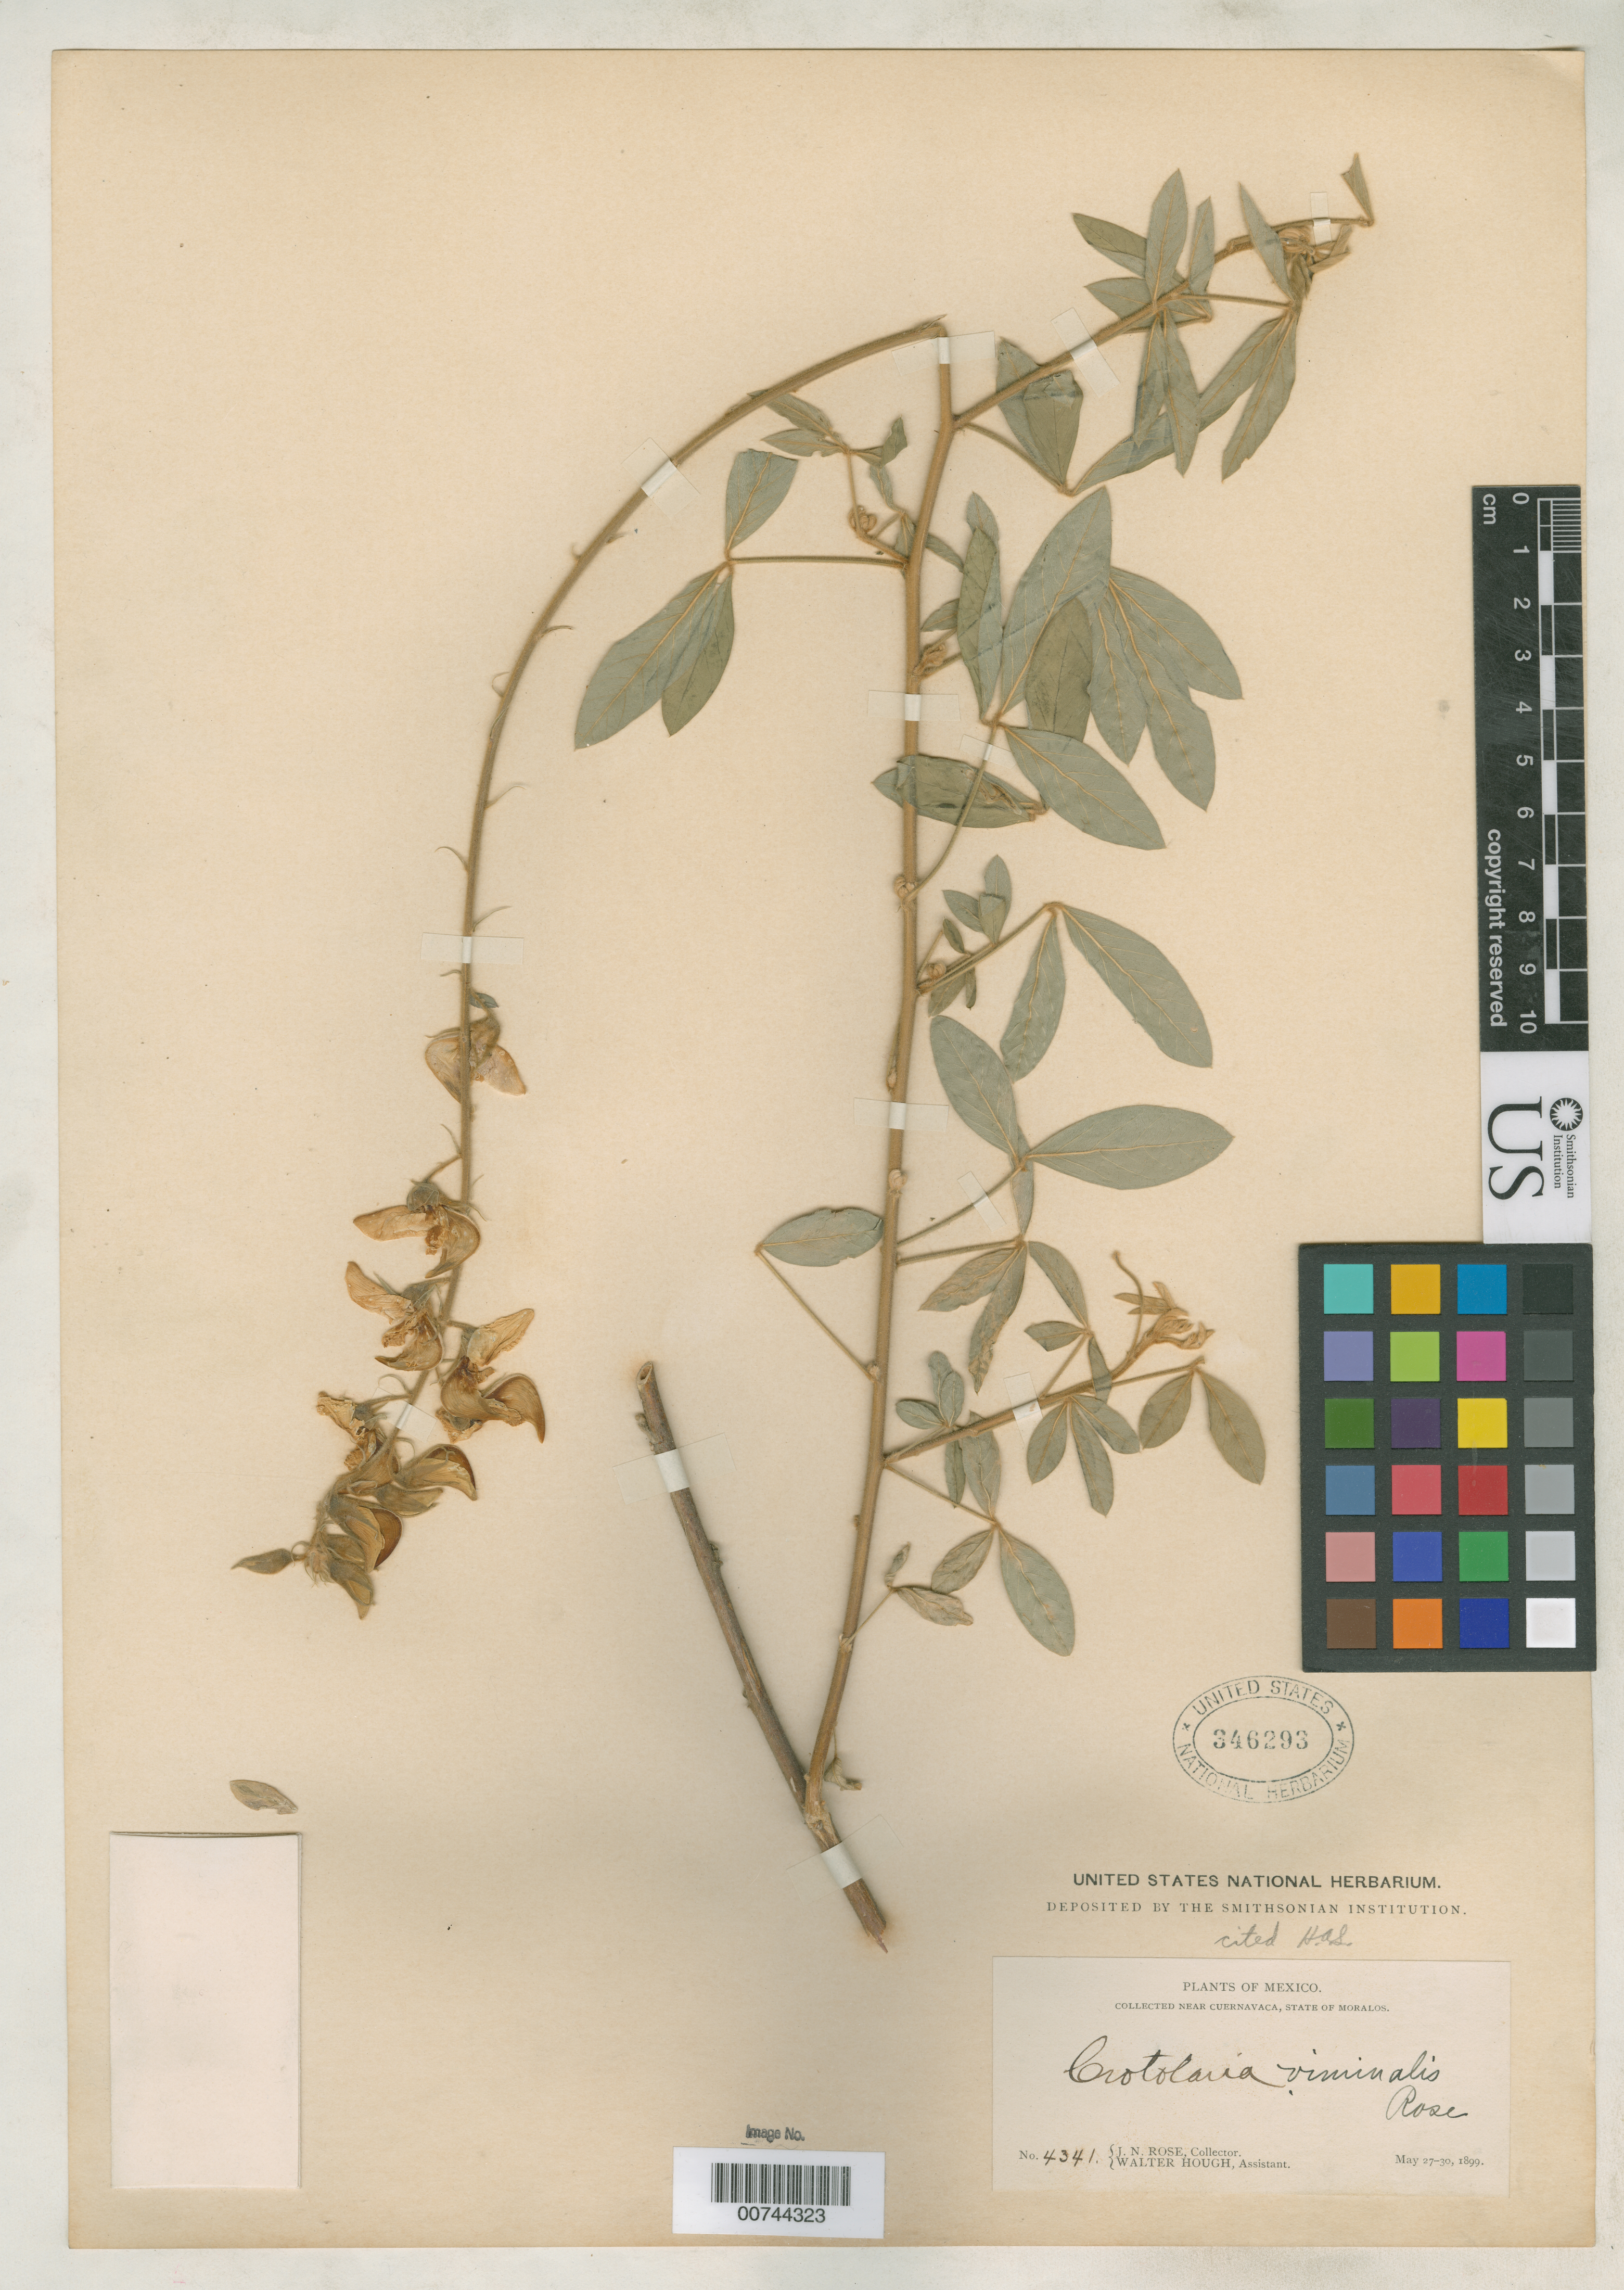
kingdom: Plantae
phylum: Tracheophyta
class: Magnoliopsida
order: Fabales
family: Fabaceae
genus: Crotalaria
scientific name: Crotalaria viminalis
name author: Rose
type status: Holotype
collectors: J. N. Rose & W. Hough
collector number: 4341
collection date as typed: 27 May 1899 to 30 May 1899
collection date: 1899-05-27/1899-05-30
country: Mexico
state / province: Morelos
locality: Cuernavaca.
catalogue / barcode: US 346293